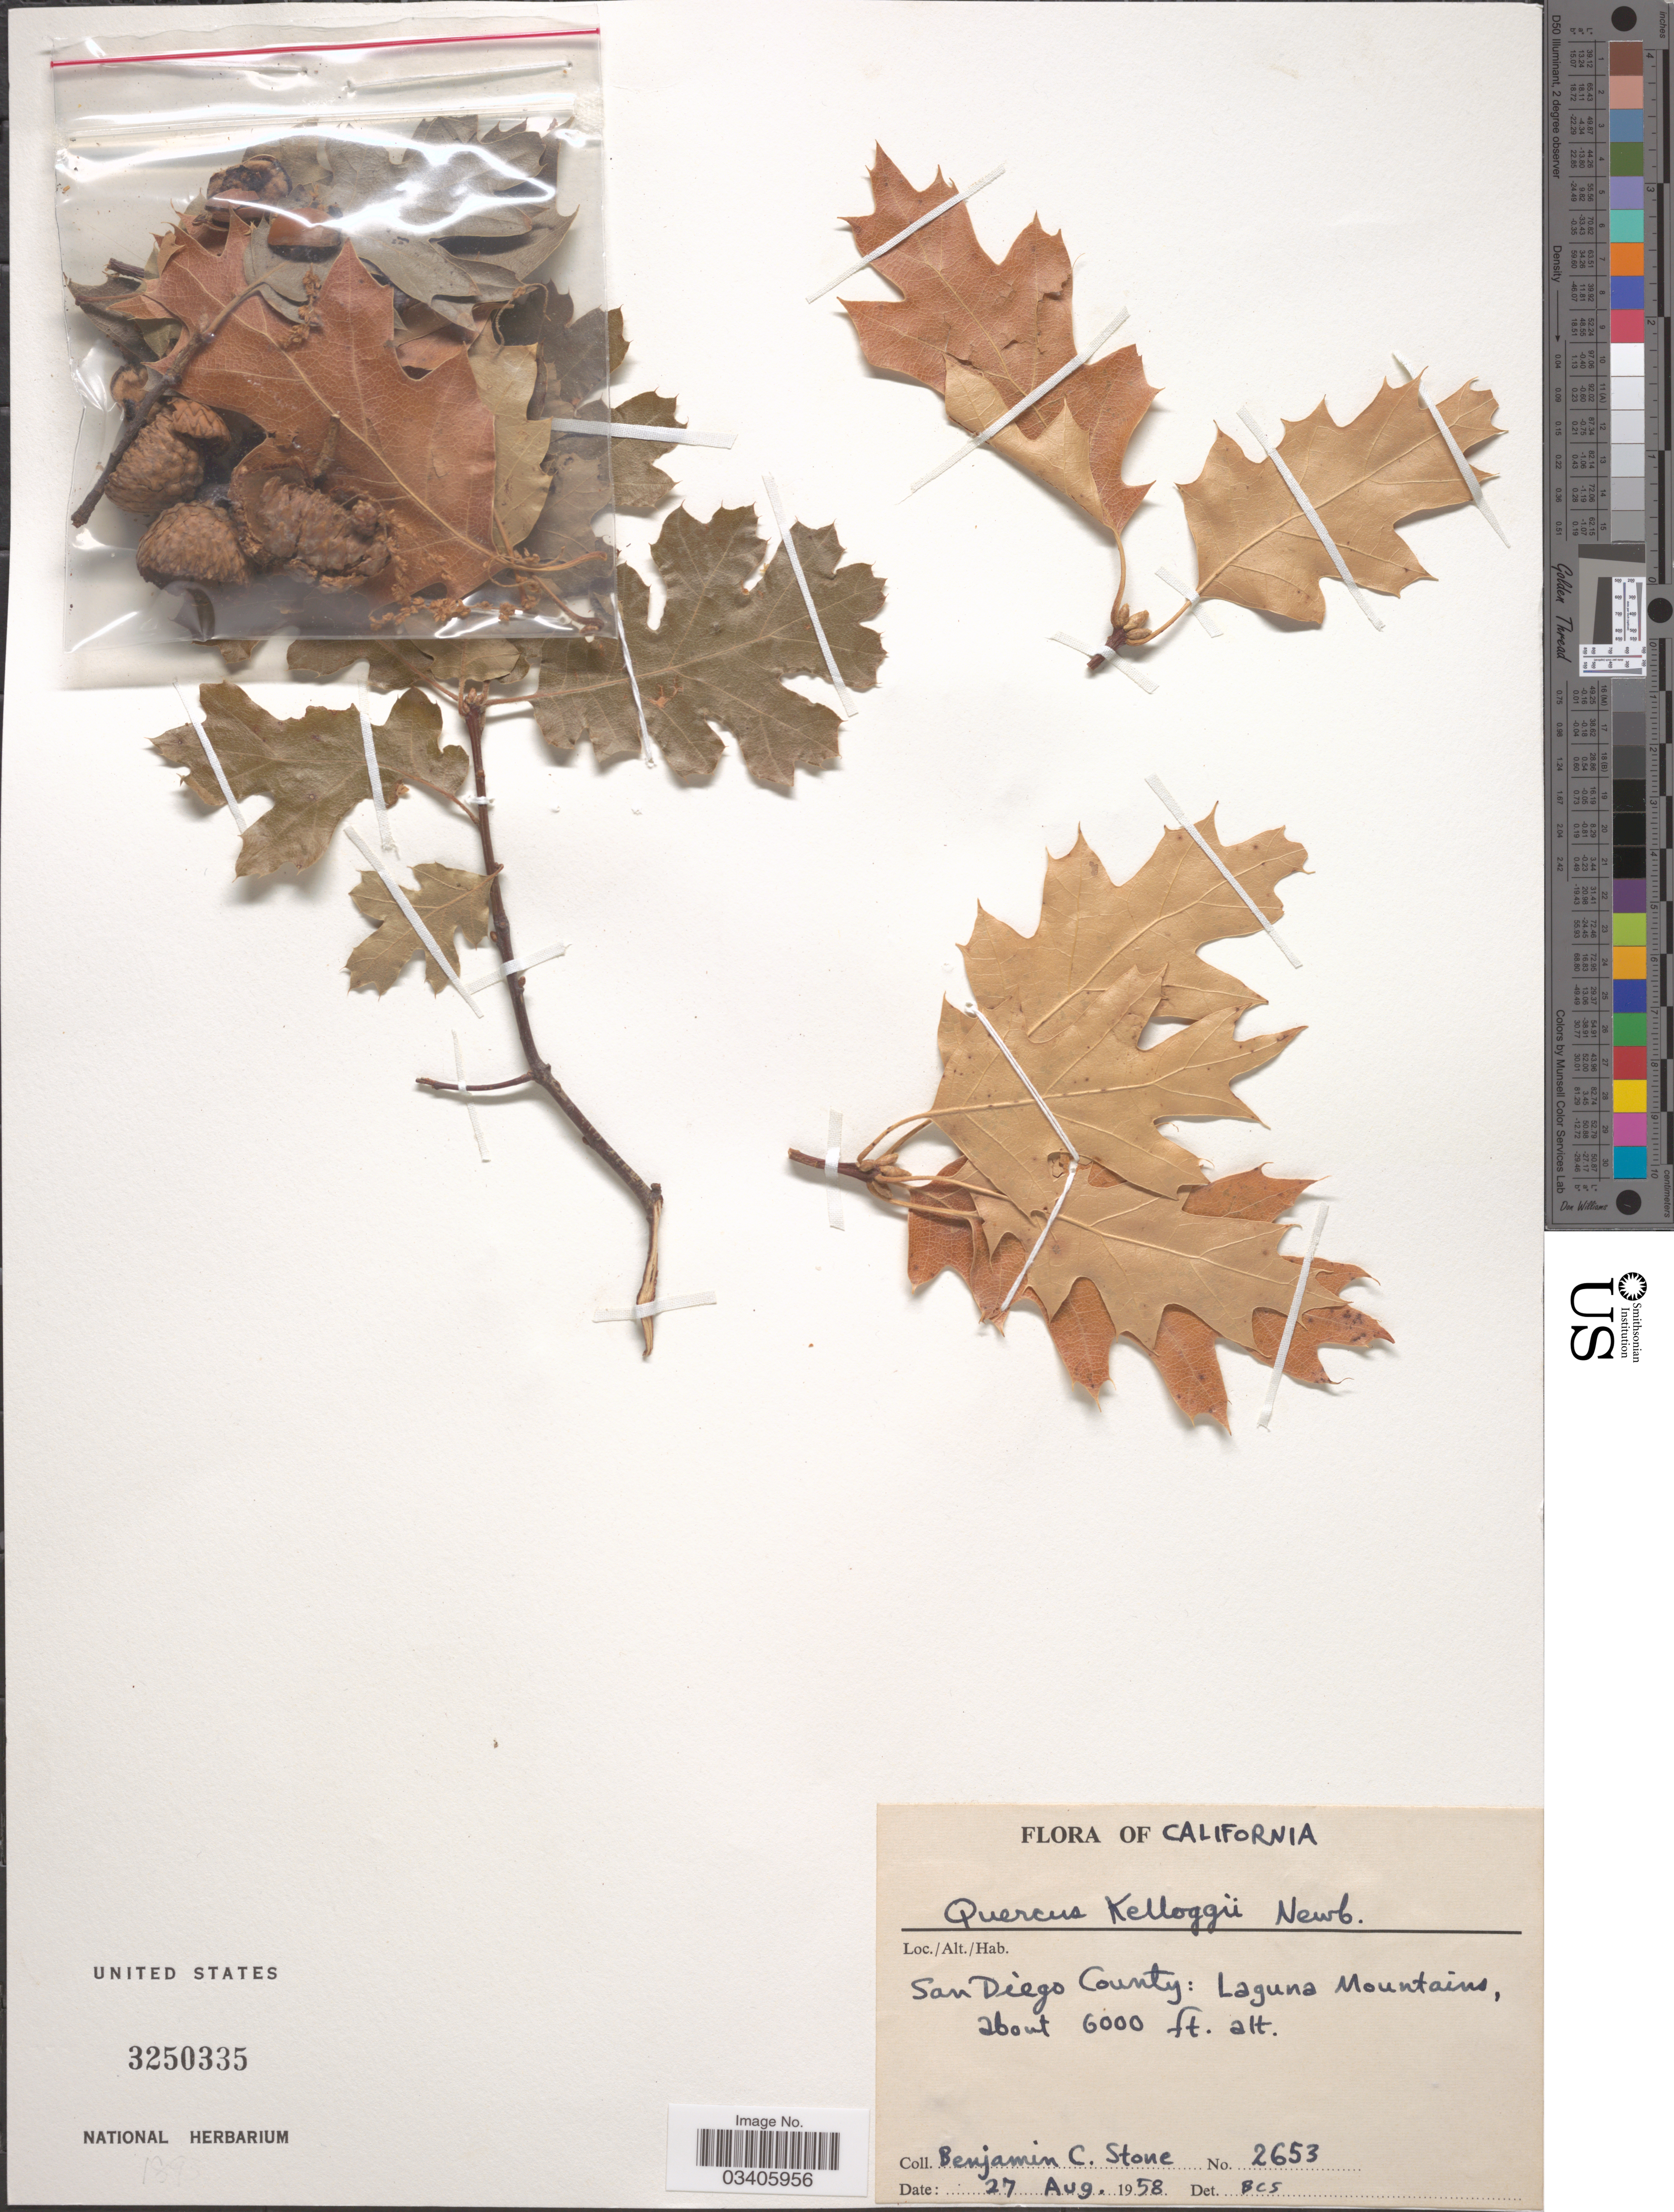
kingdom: Plantae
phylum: Tracheophyta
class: Magnoliopsida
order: Fagales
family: Fagaceae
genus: Quercus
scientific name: Quercus kelloggii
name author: Newb.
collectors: B. C. Stone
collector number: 2653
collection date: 1958-08-27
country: United States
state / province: California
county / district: San Diego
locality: San Diego County: Laguna Mountains.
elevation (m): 1829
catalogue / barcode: US 3250335